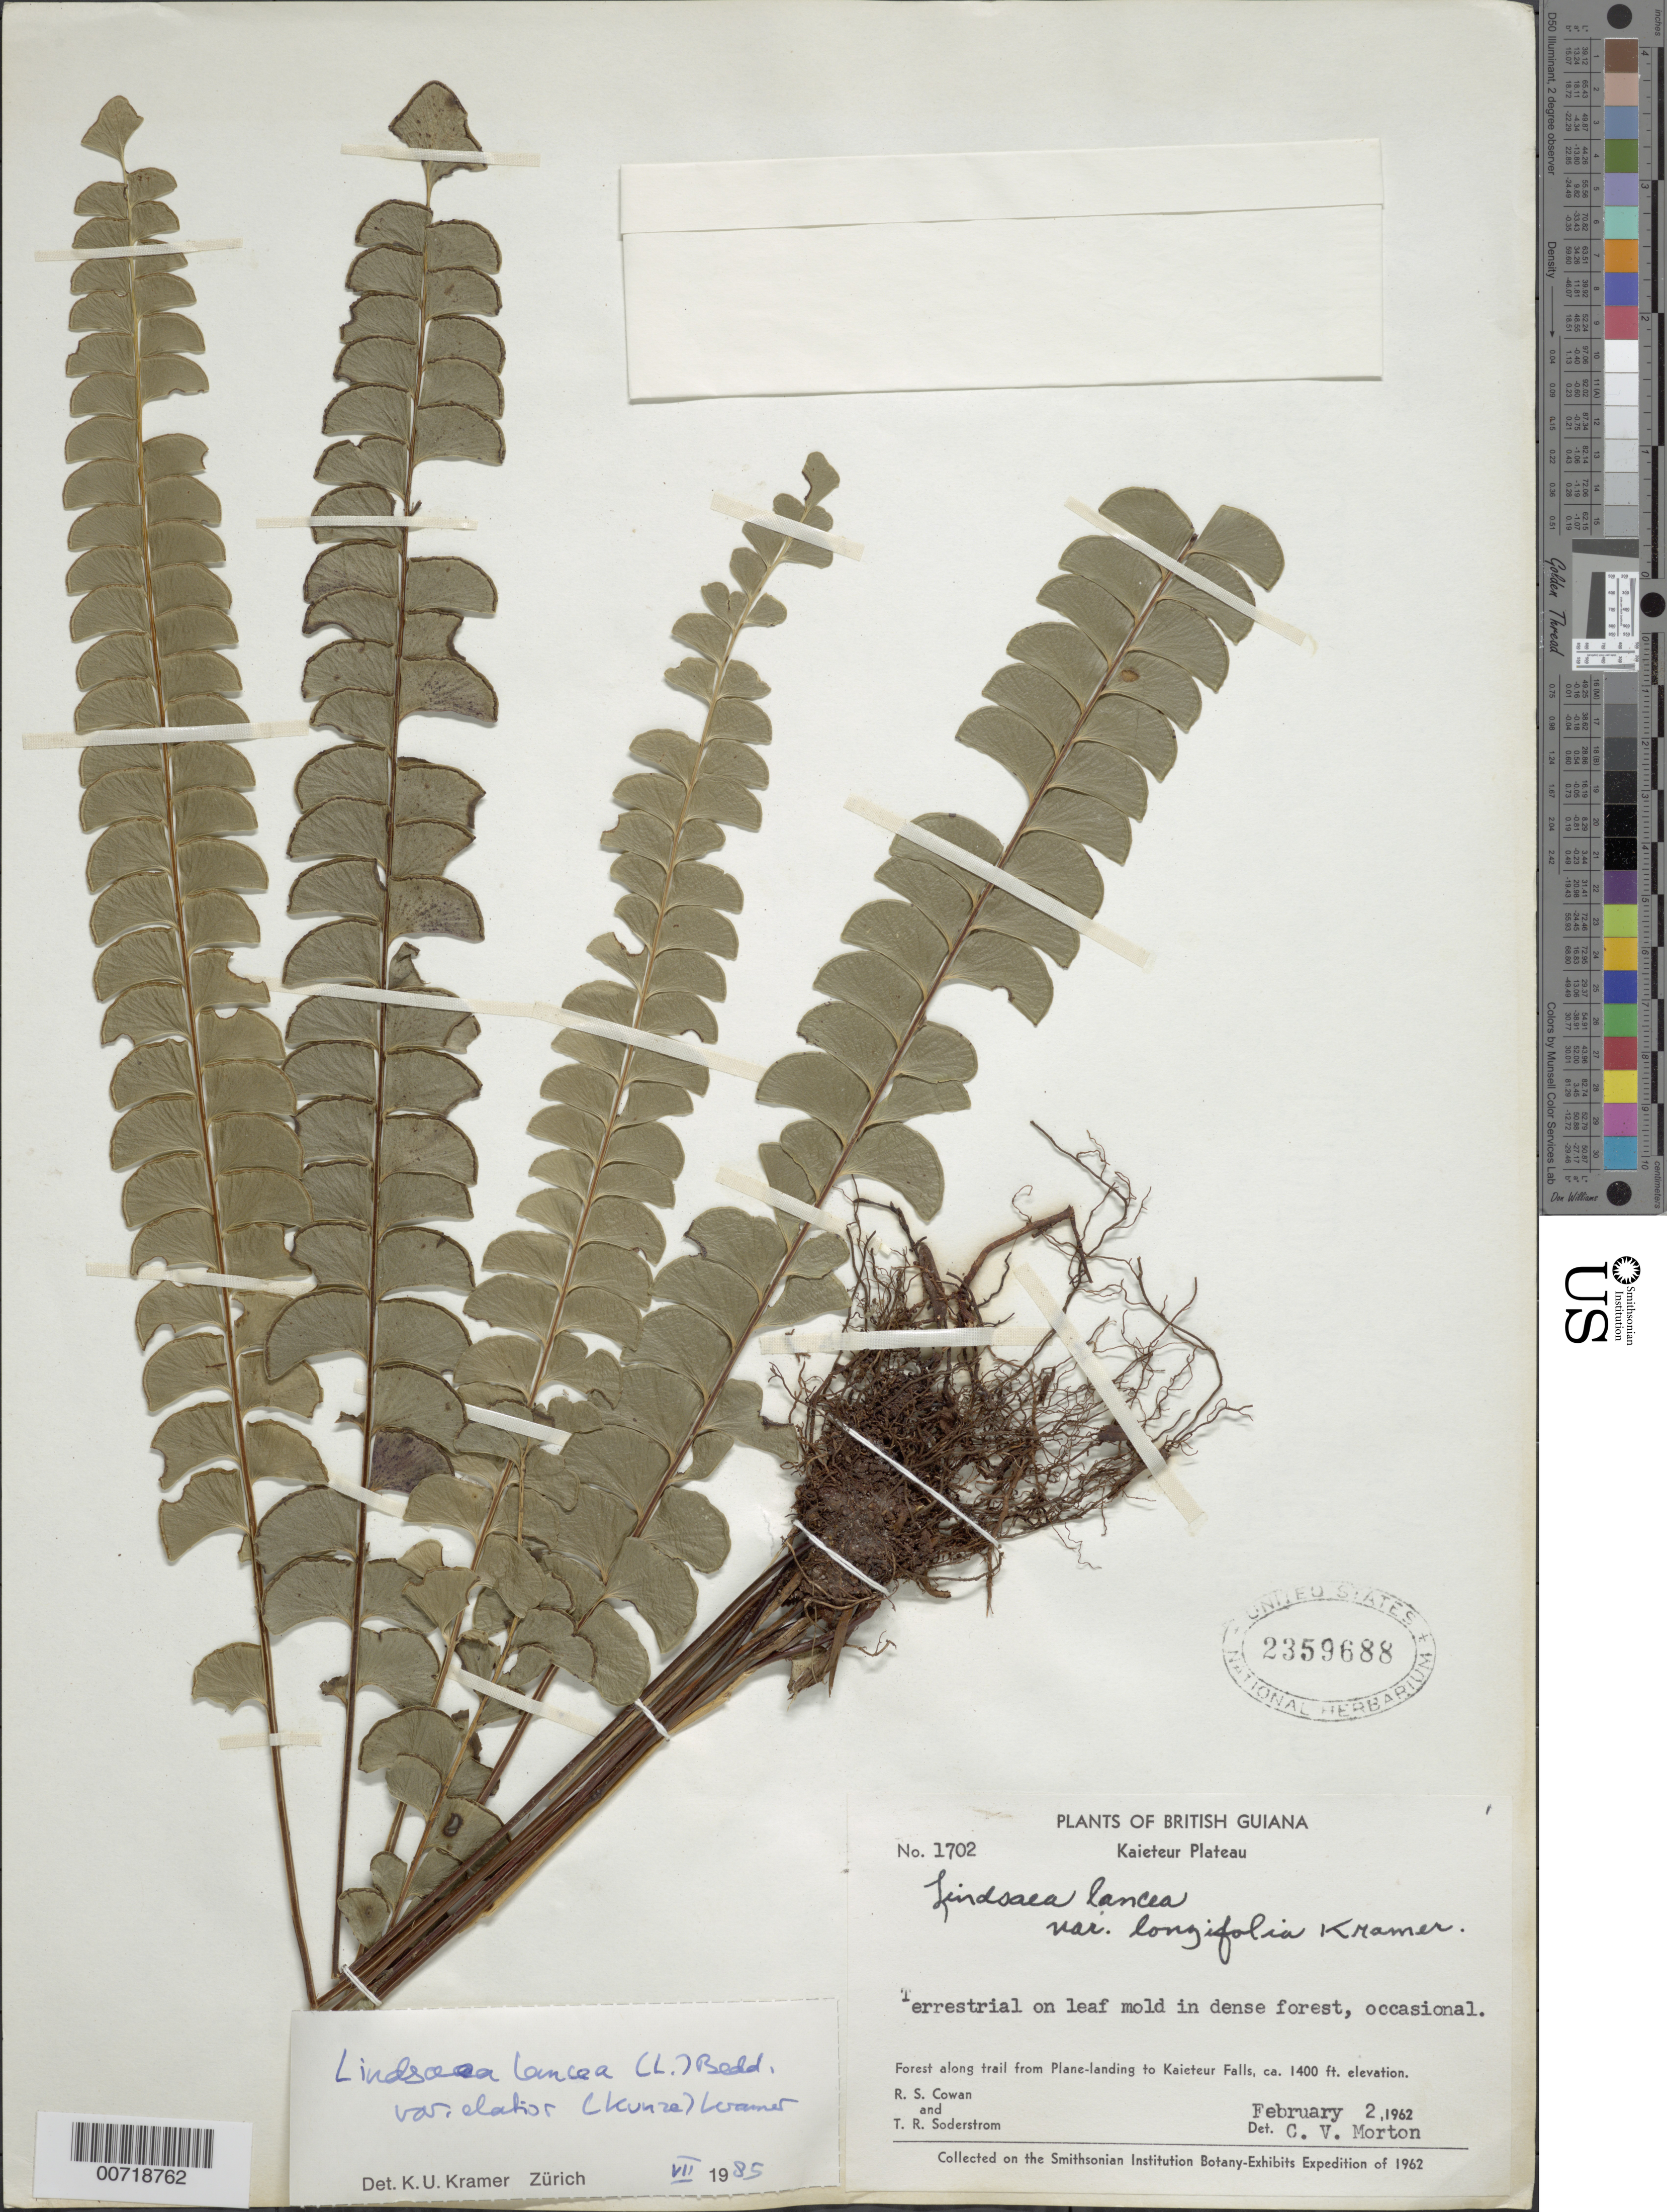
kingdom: Plantae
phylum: Tracheophyta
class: Polypodiopsida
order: Polypodiales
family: Lindsaeaceae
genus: Lindsaea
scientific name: Lindsaea lancea var. elatior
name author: (Kunze) K.U. Kramer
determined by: Kramer, K. U.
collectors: R. S. Cowan & T. R. Soderstrom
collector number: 1702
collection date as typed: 2-Feb-62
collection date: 1962-02-02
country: Guyana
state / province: Potaro-Siparuni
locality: Kaieteur Plateau, along trail from plane landing to Kaieteur Falls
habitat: Dense forest, on leaf mold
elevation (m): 427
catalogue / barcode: US 2359688